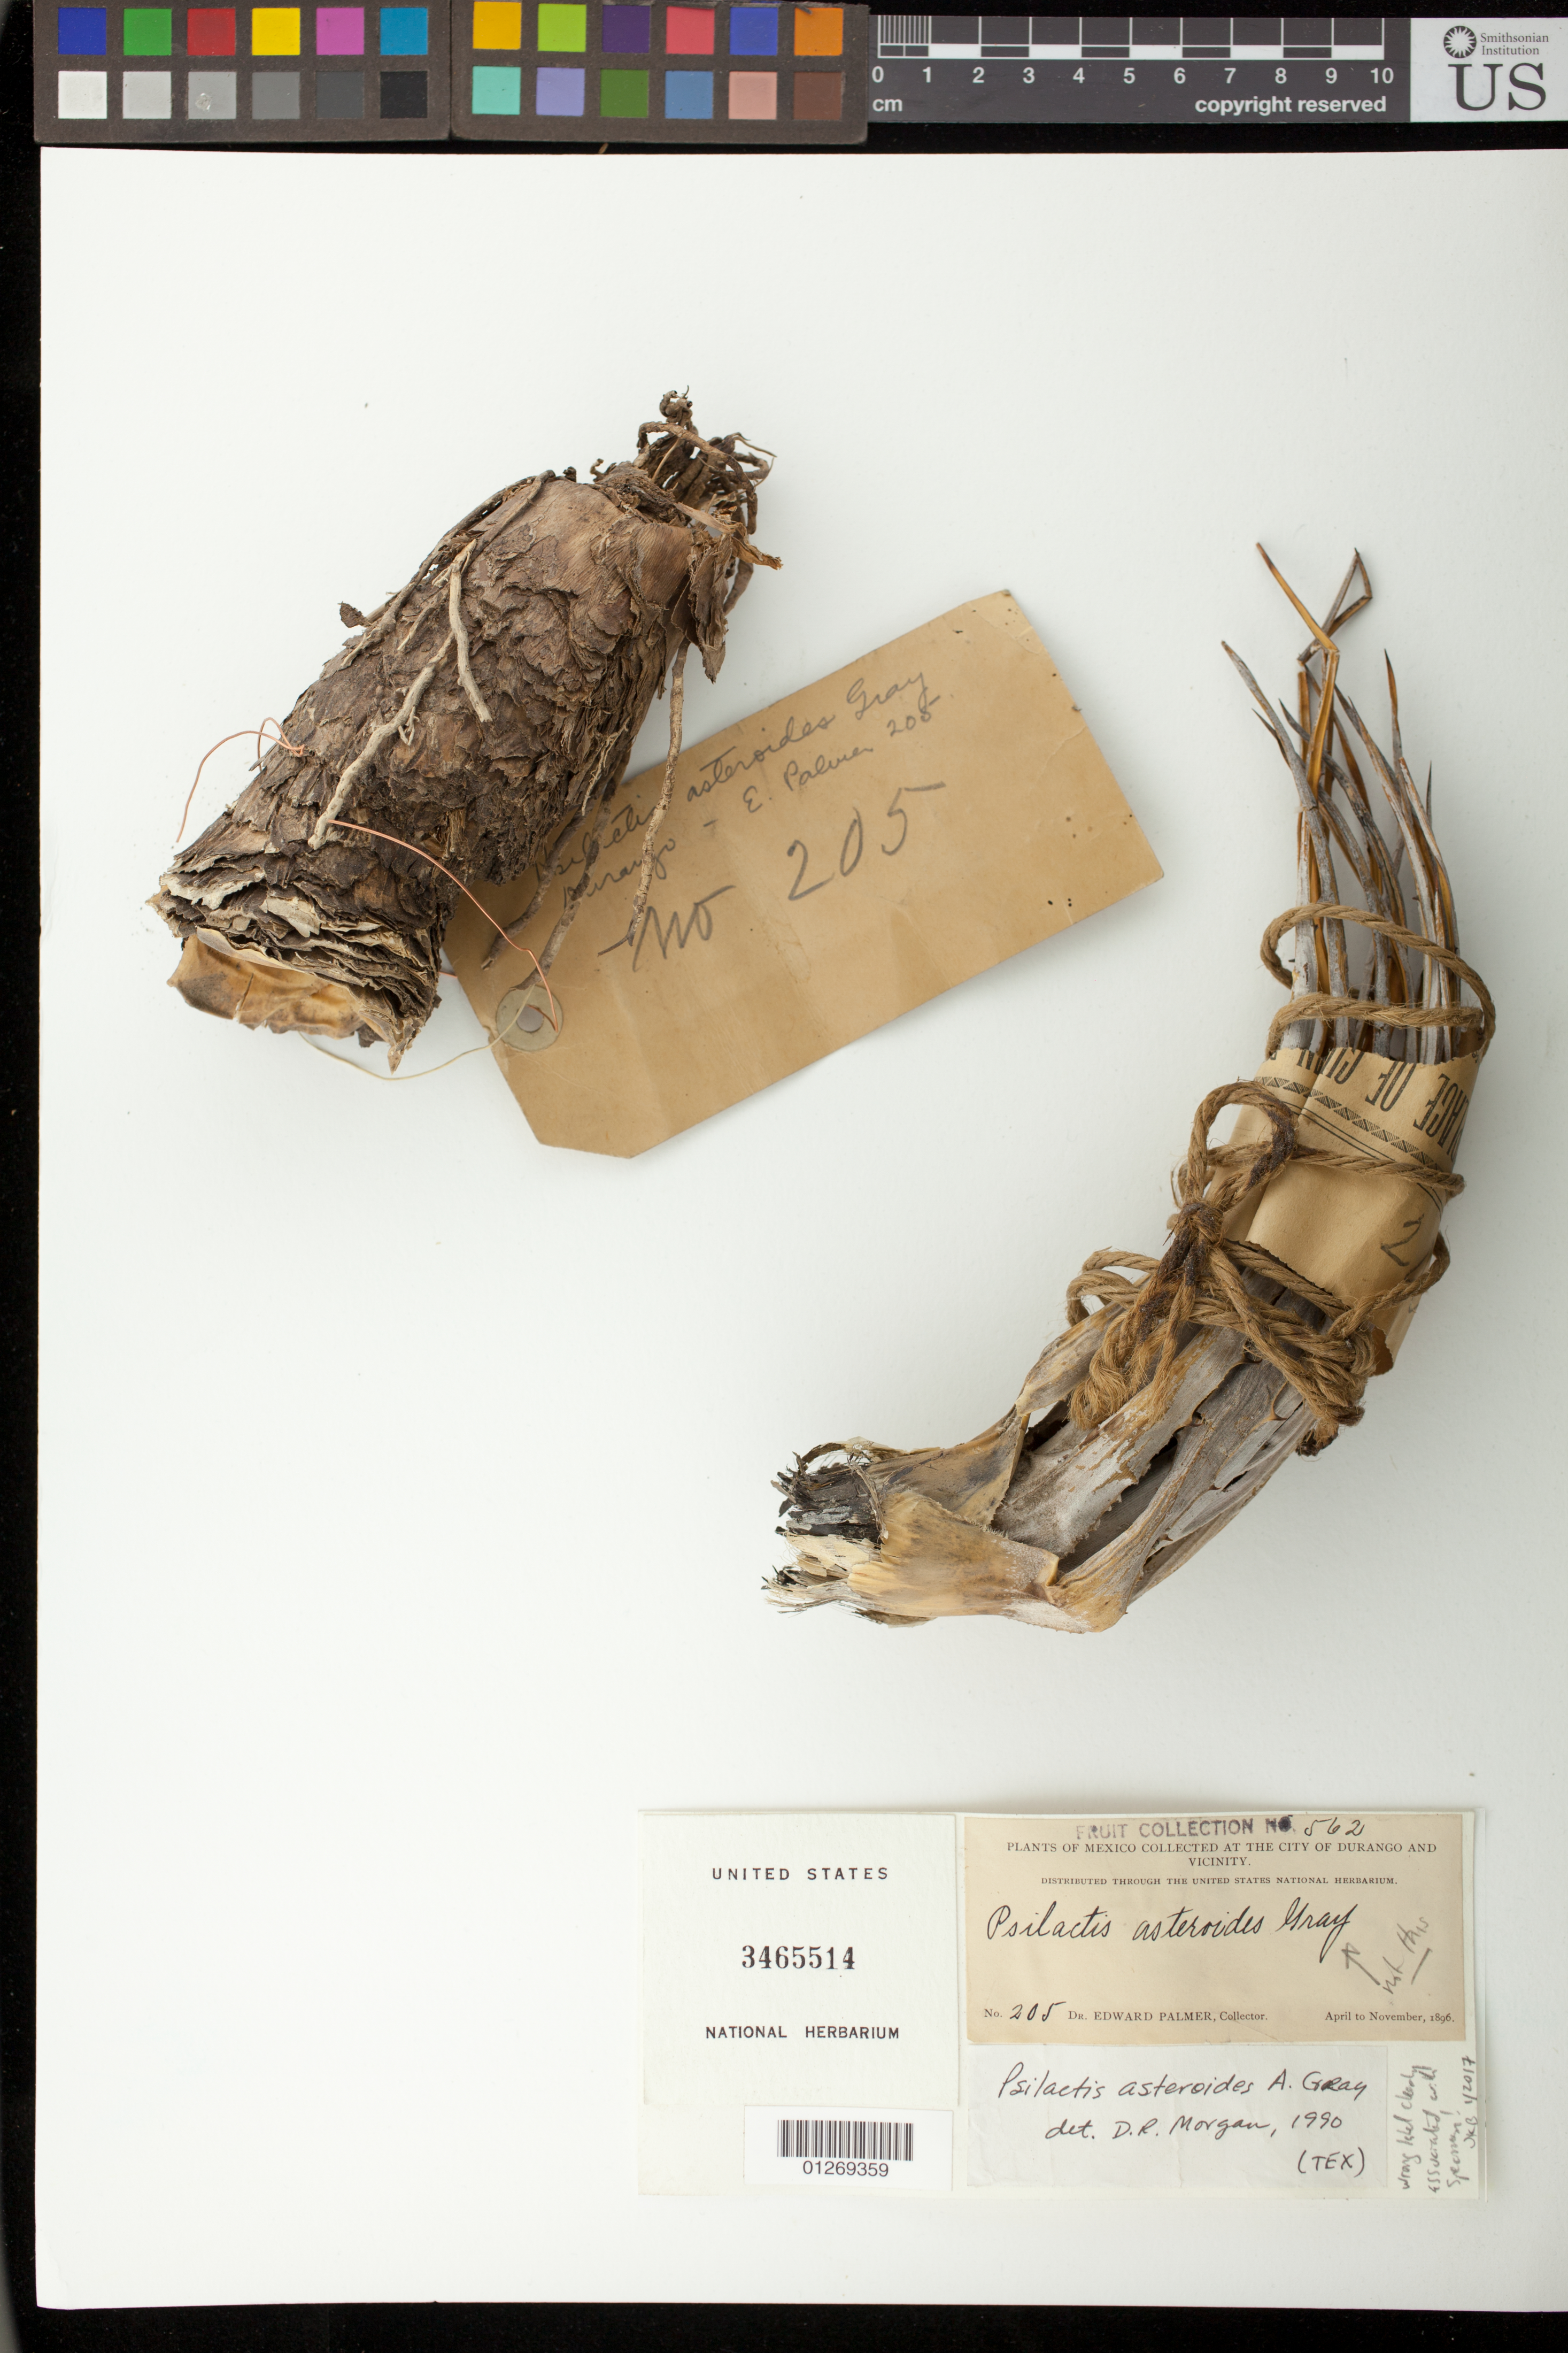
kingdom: Plantae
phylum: Tracheophyta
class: Liliopsida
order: Poales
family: Bromeliaceae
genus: Hechtia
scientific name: Hechtia elliptica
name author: L.B. Sm.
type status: Possible Isotype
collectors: E. Palmer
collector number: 205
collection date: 1896-04/1896-11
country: Mexico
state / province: Durango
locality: City of Durango and vicinity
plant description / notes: This specimen was labeled and filed as Psilactis asteroides A. Gray (Asteraceae), clearly erroneously as it is a bromeliad. It appears to be a duplicate of the type collection of Hechtia elliptica L.B. Sm., also Palmer 205 but collected in Coahuila, June 1898 (not Durango, 1896 as erroneously labeled with this specimen).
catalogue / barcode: US 3465514